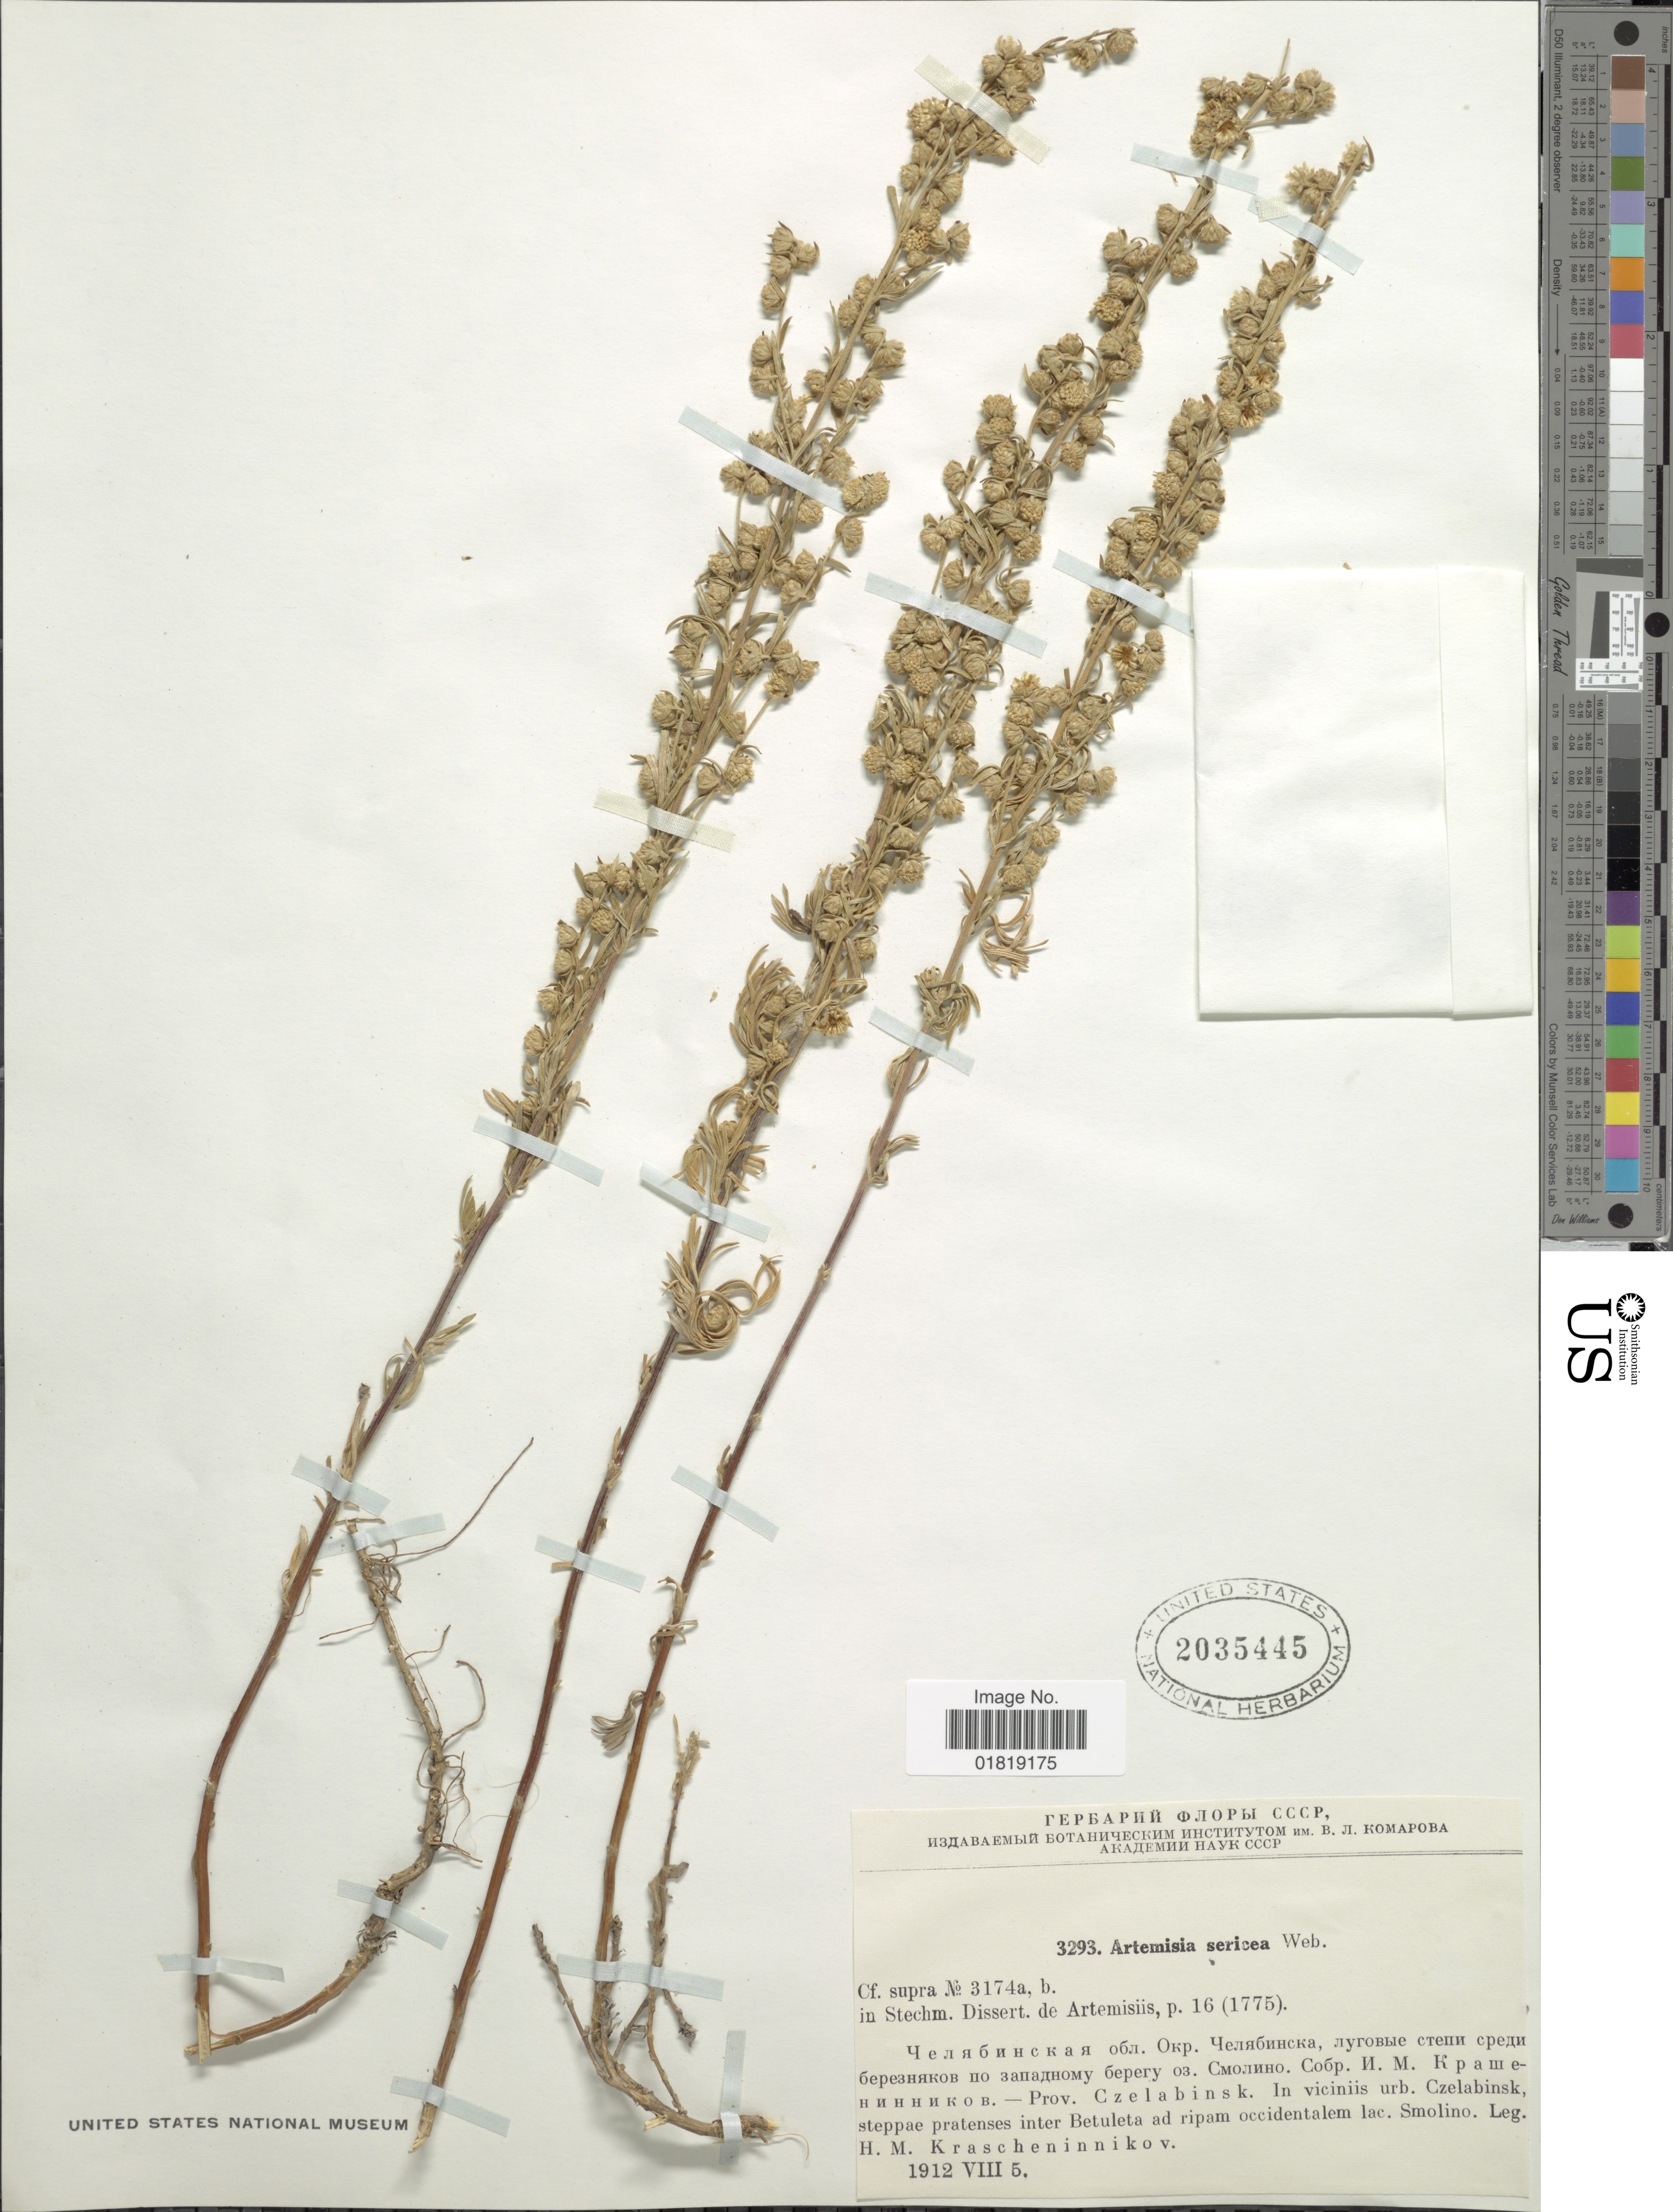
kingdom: Plantae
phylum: Tracheophyta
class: Magnoliopsida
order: Asterales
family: Asteraceae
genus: Artemisia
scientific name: Artemisia sericea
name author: G.H. Weber ex Stechm.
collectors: H. Krascheninnikov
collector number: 3174a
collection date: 1912-08-05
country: Russian federation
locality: Prov. Czelabinsk, in viciniis urb. Czelabinsk, steppae pratenses inter Betuleta ad ripam occidentalem lac. Smolino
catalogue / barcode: US 2035445